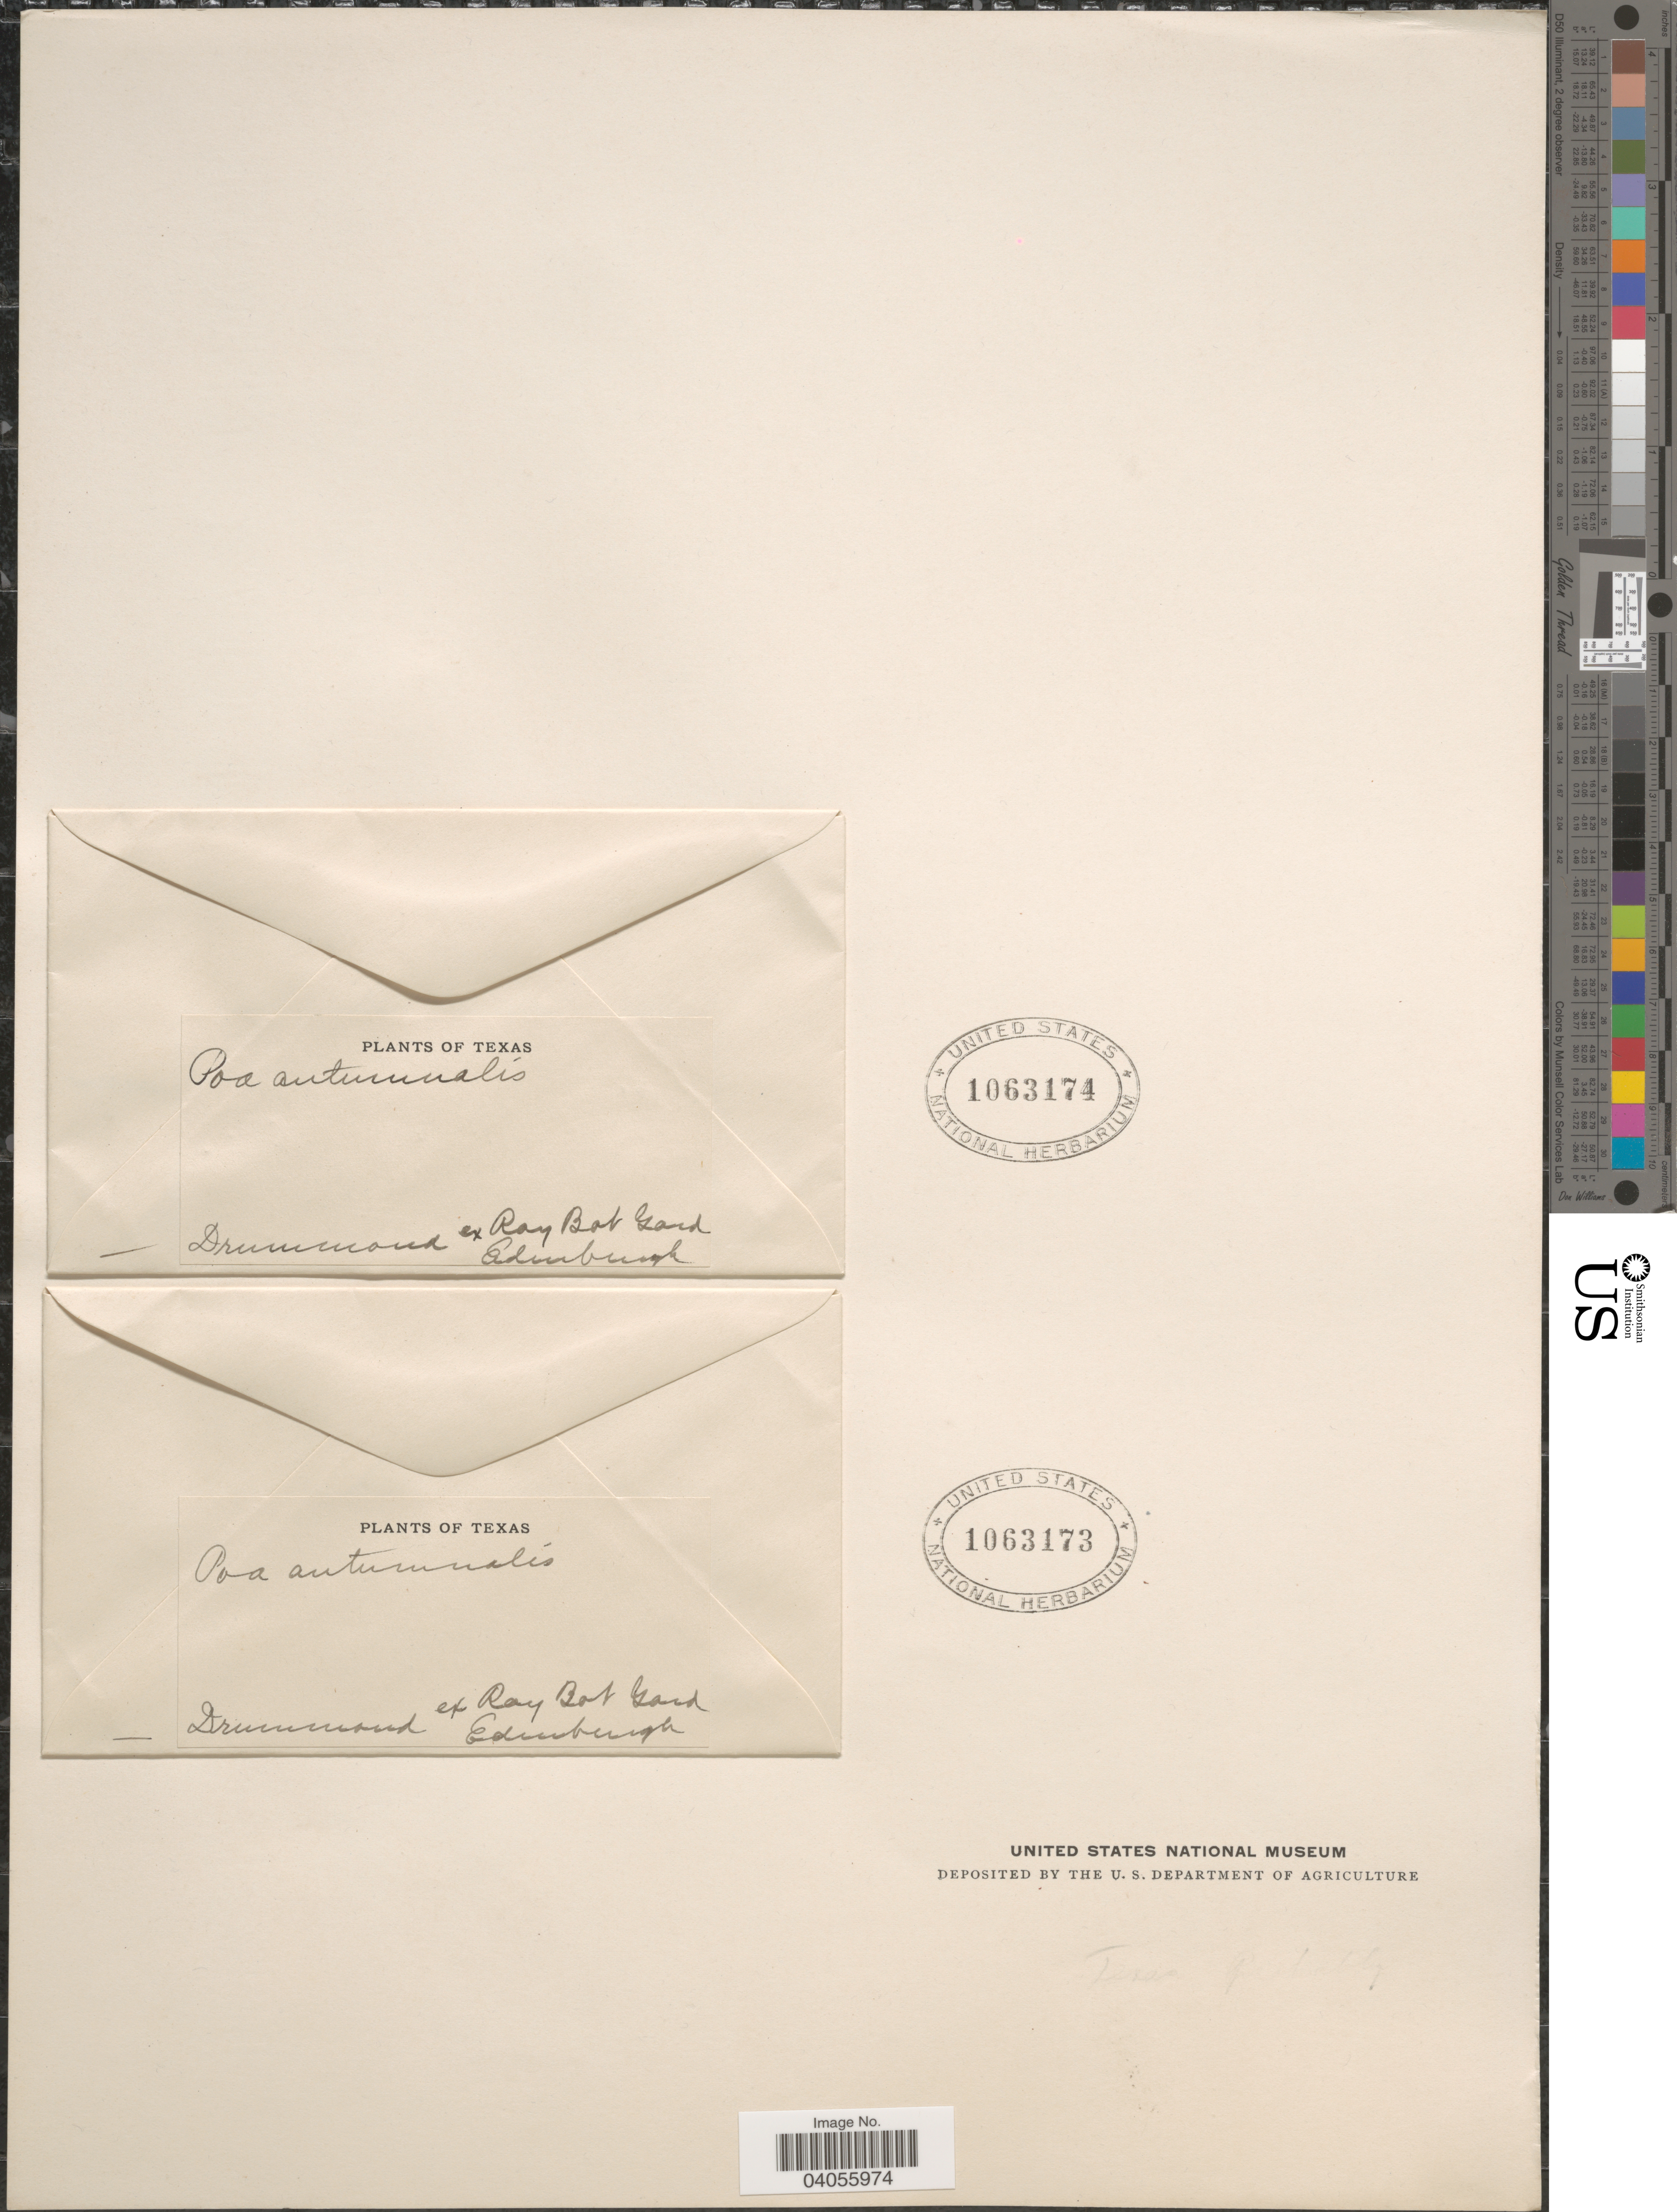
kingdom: Plantae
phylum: Tracheophyta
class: Liliopsida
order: Poales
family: Poaceae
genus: Poa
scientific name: Poa autumnalis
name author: Muhl. ex Elliott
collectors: -. Drummond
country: United States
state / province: Texas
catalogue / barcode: US 1063174